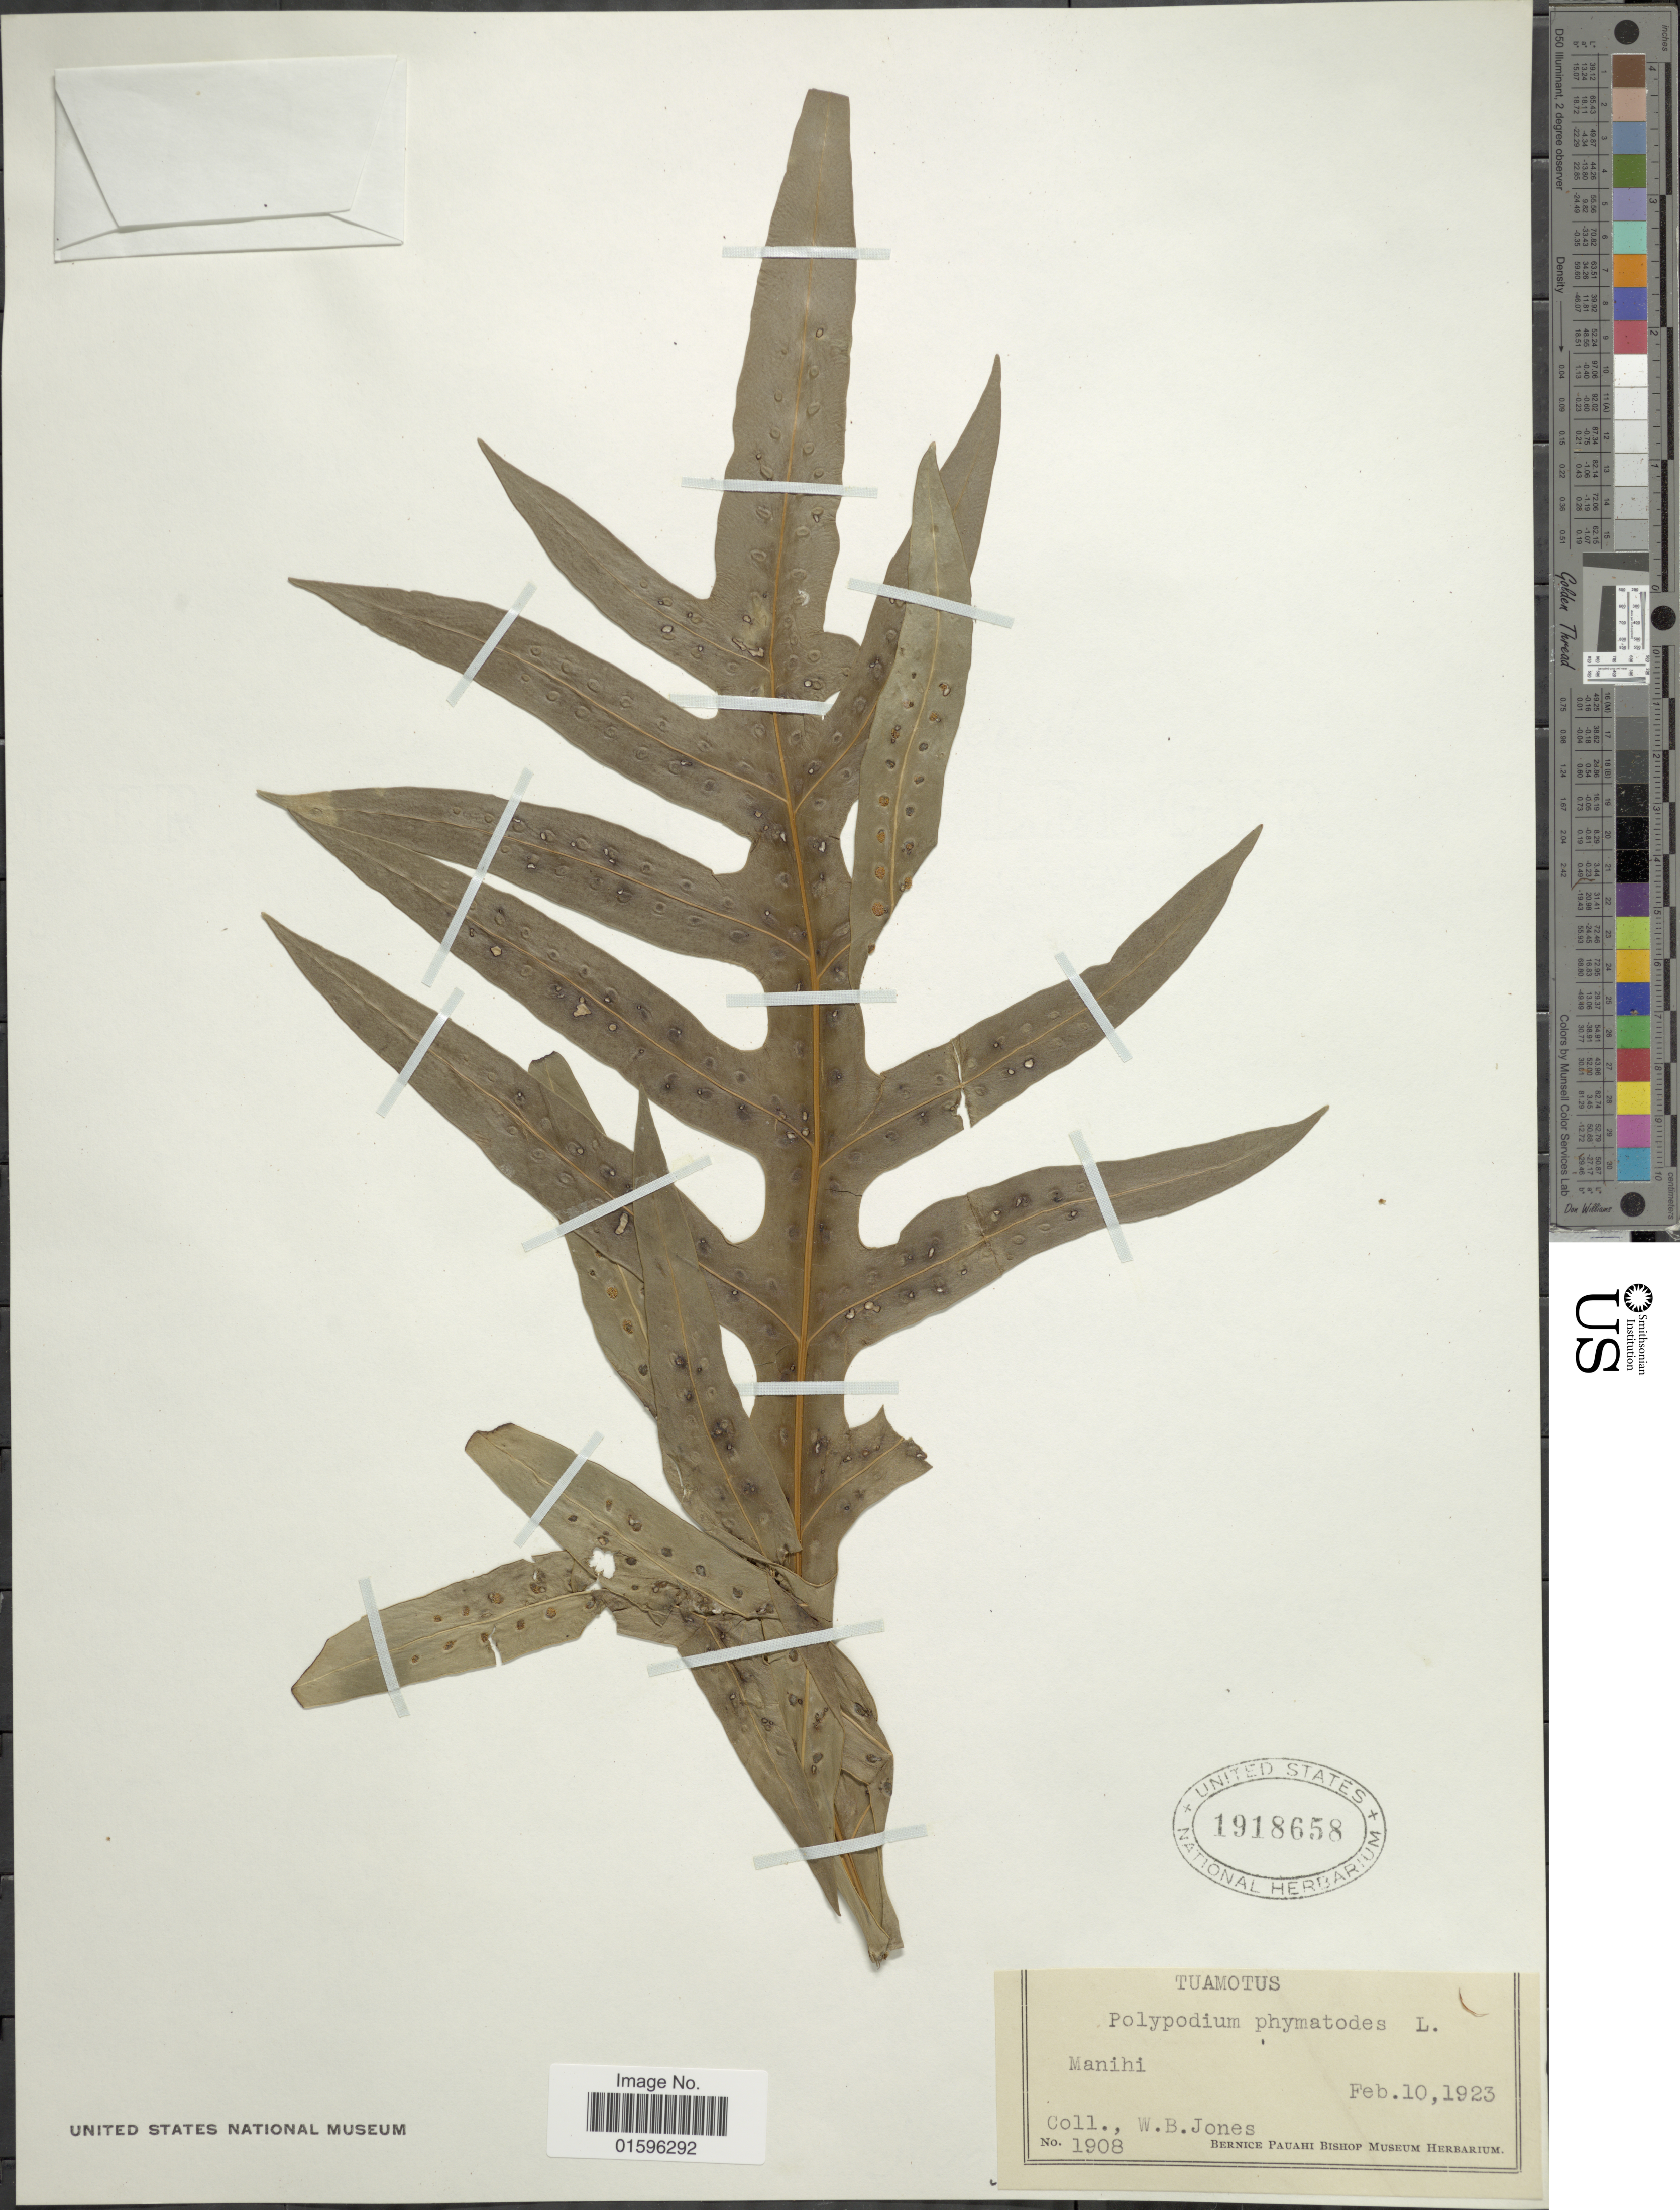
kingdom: Plantae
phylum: Tracheophyta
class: Polypodiopsida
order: Polypodiales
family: Polypodiaceae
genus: Polypodium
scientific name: Polypodium scolopendria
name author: Burm. f.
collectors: W. B. Jones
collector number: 1908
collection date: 1923-02-10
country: French Polynesia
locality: Tuamotus, Manihi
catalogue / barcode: US 1918658